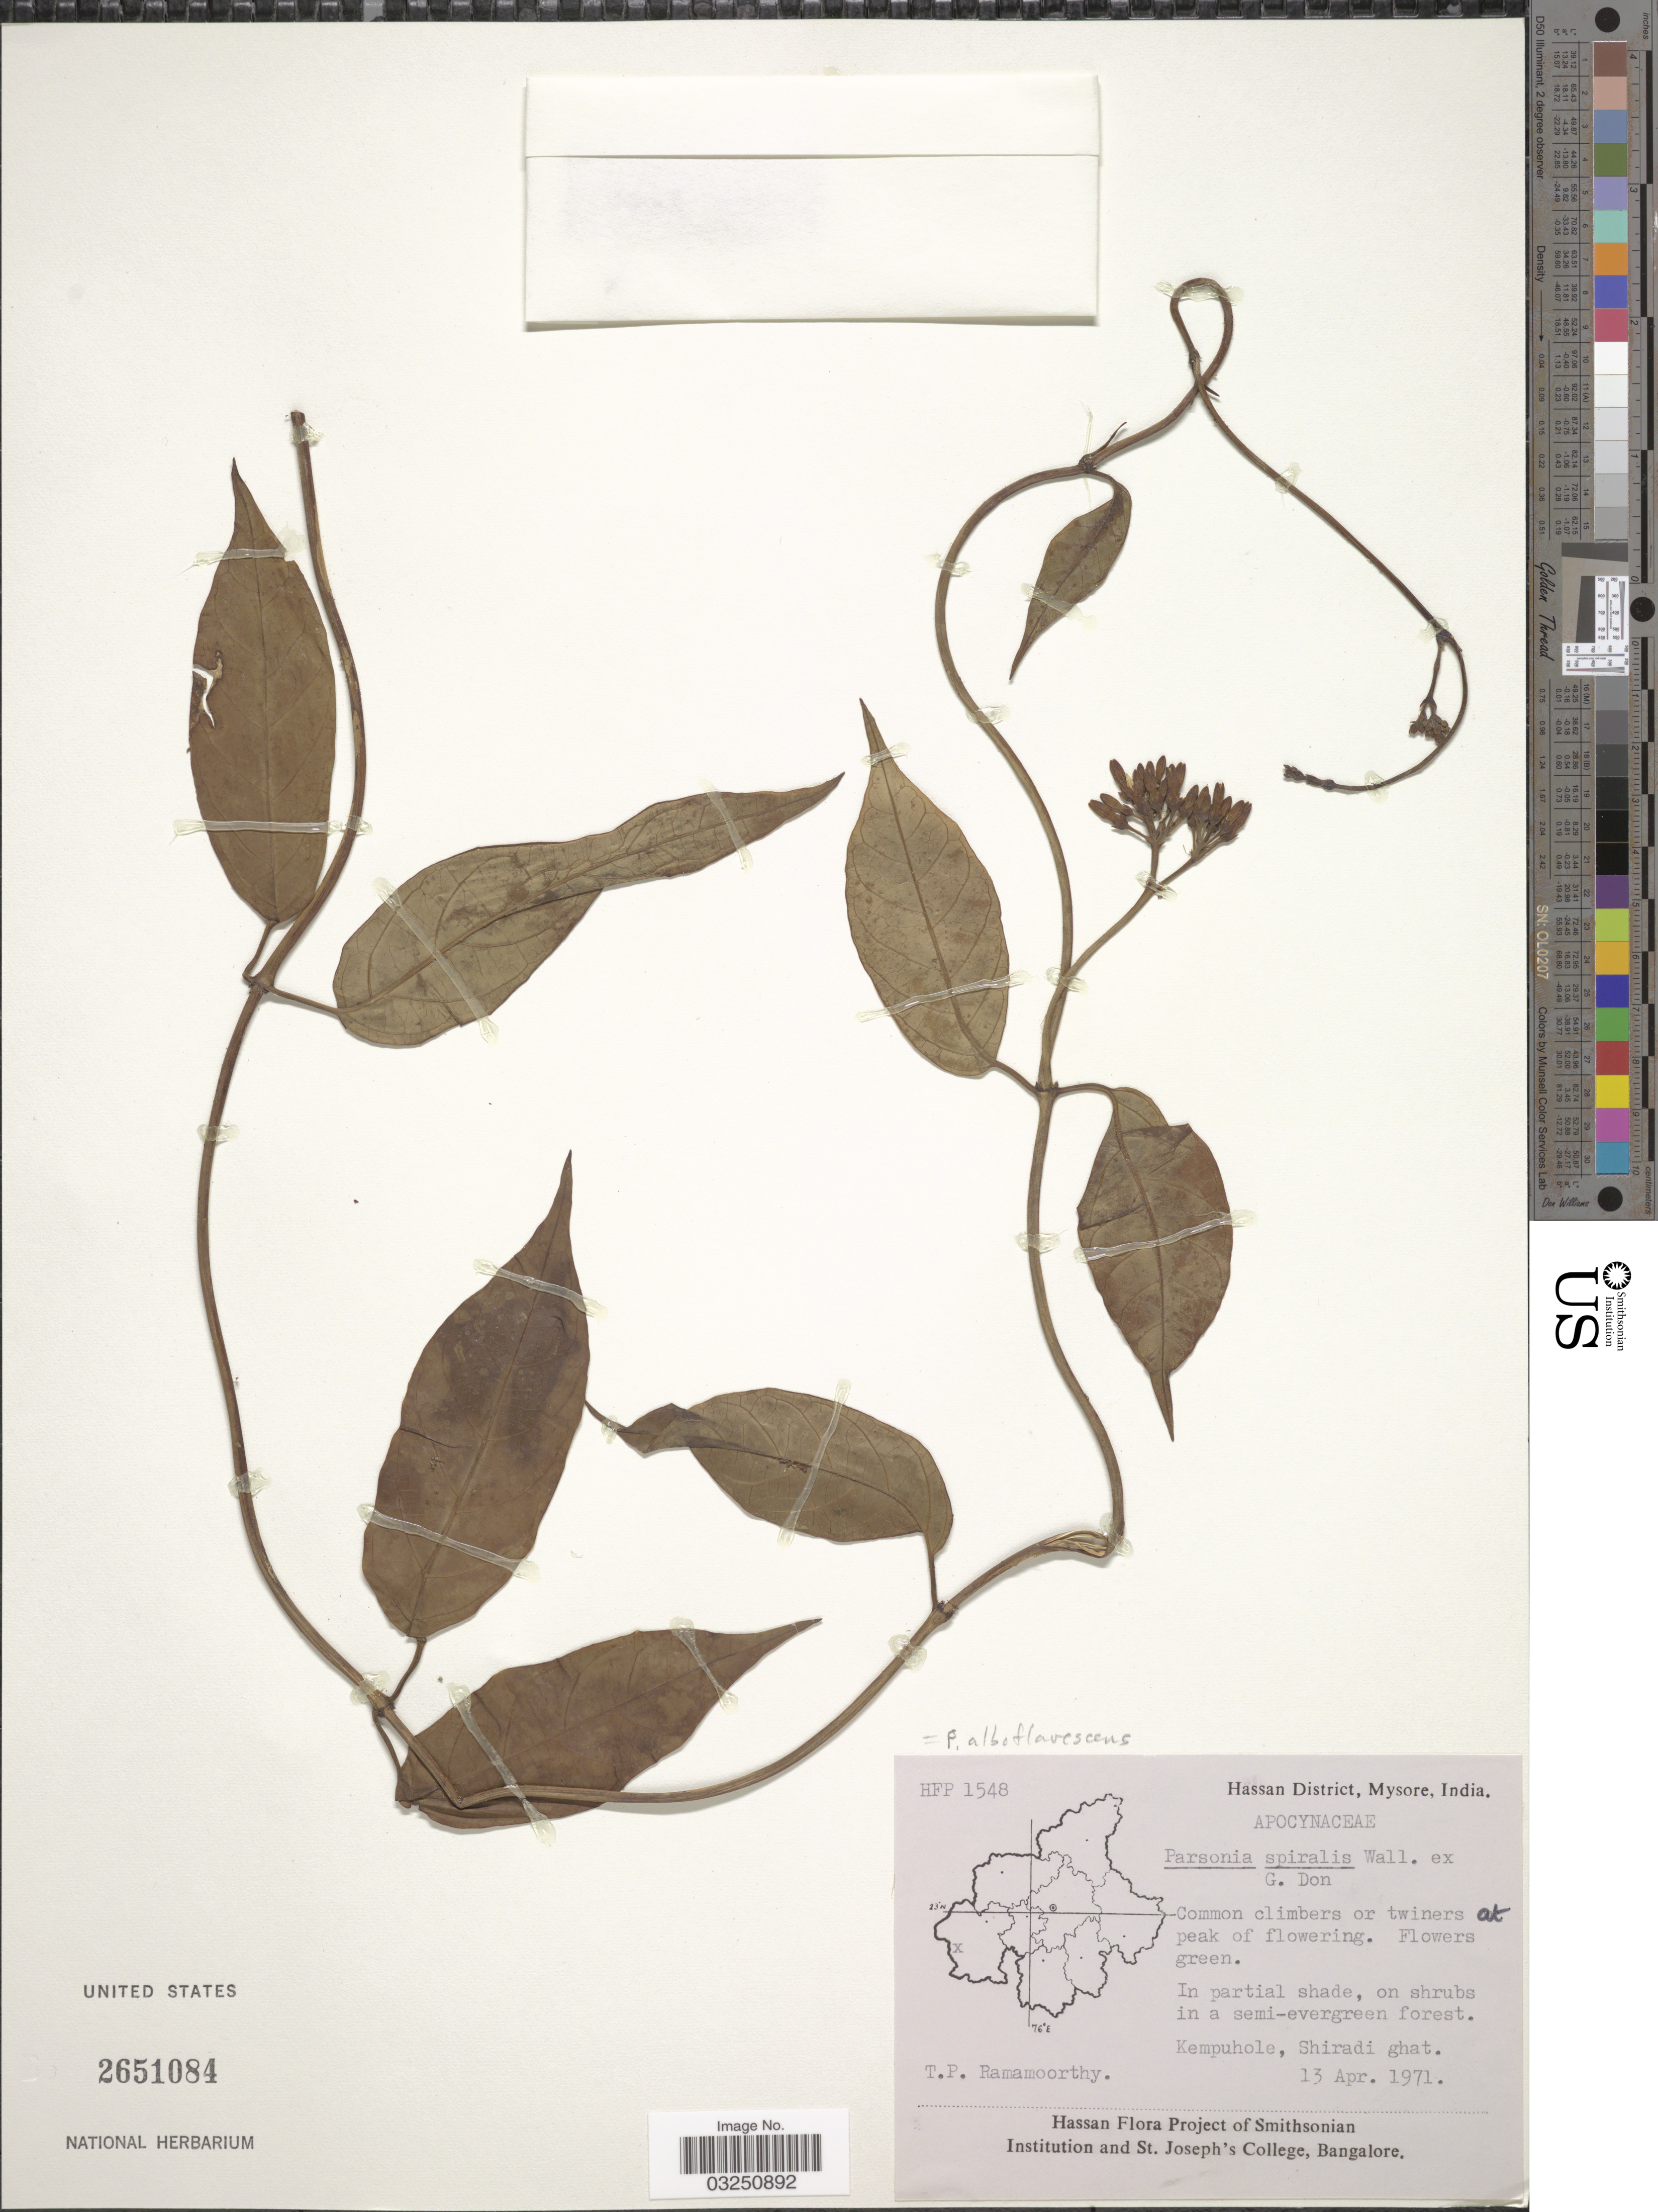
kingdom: Plantae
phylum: Tracheophyta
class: Magnoliopsida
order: Gentianales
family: Apocynaceae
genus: Parsonsia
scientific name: Parsonsia alboflavescens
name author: (Dennst.) Mabberley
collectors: T. P. Ramamoorthy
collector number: HFP 1548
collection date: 1971-04-13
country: India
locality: Hassan District, Mysore. Kempuhole, Shiradi ghant.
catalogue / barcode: US 2651084